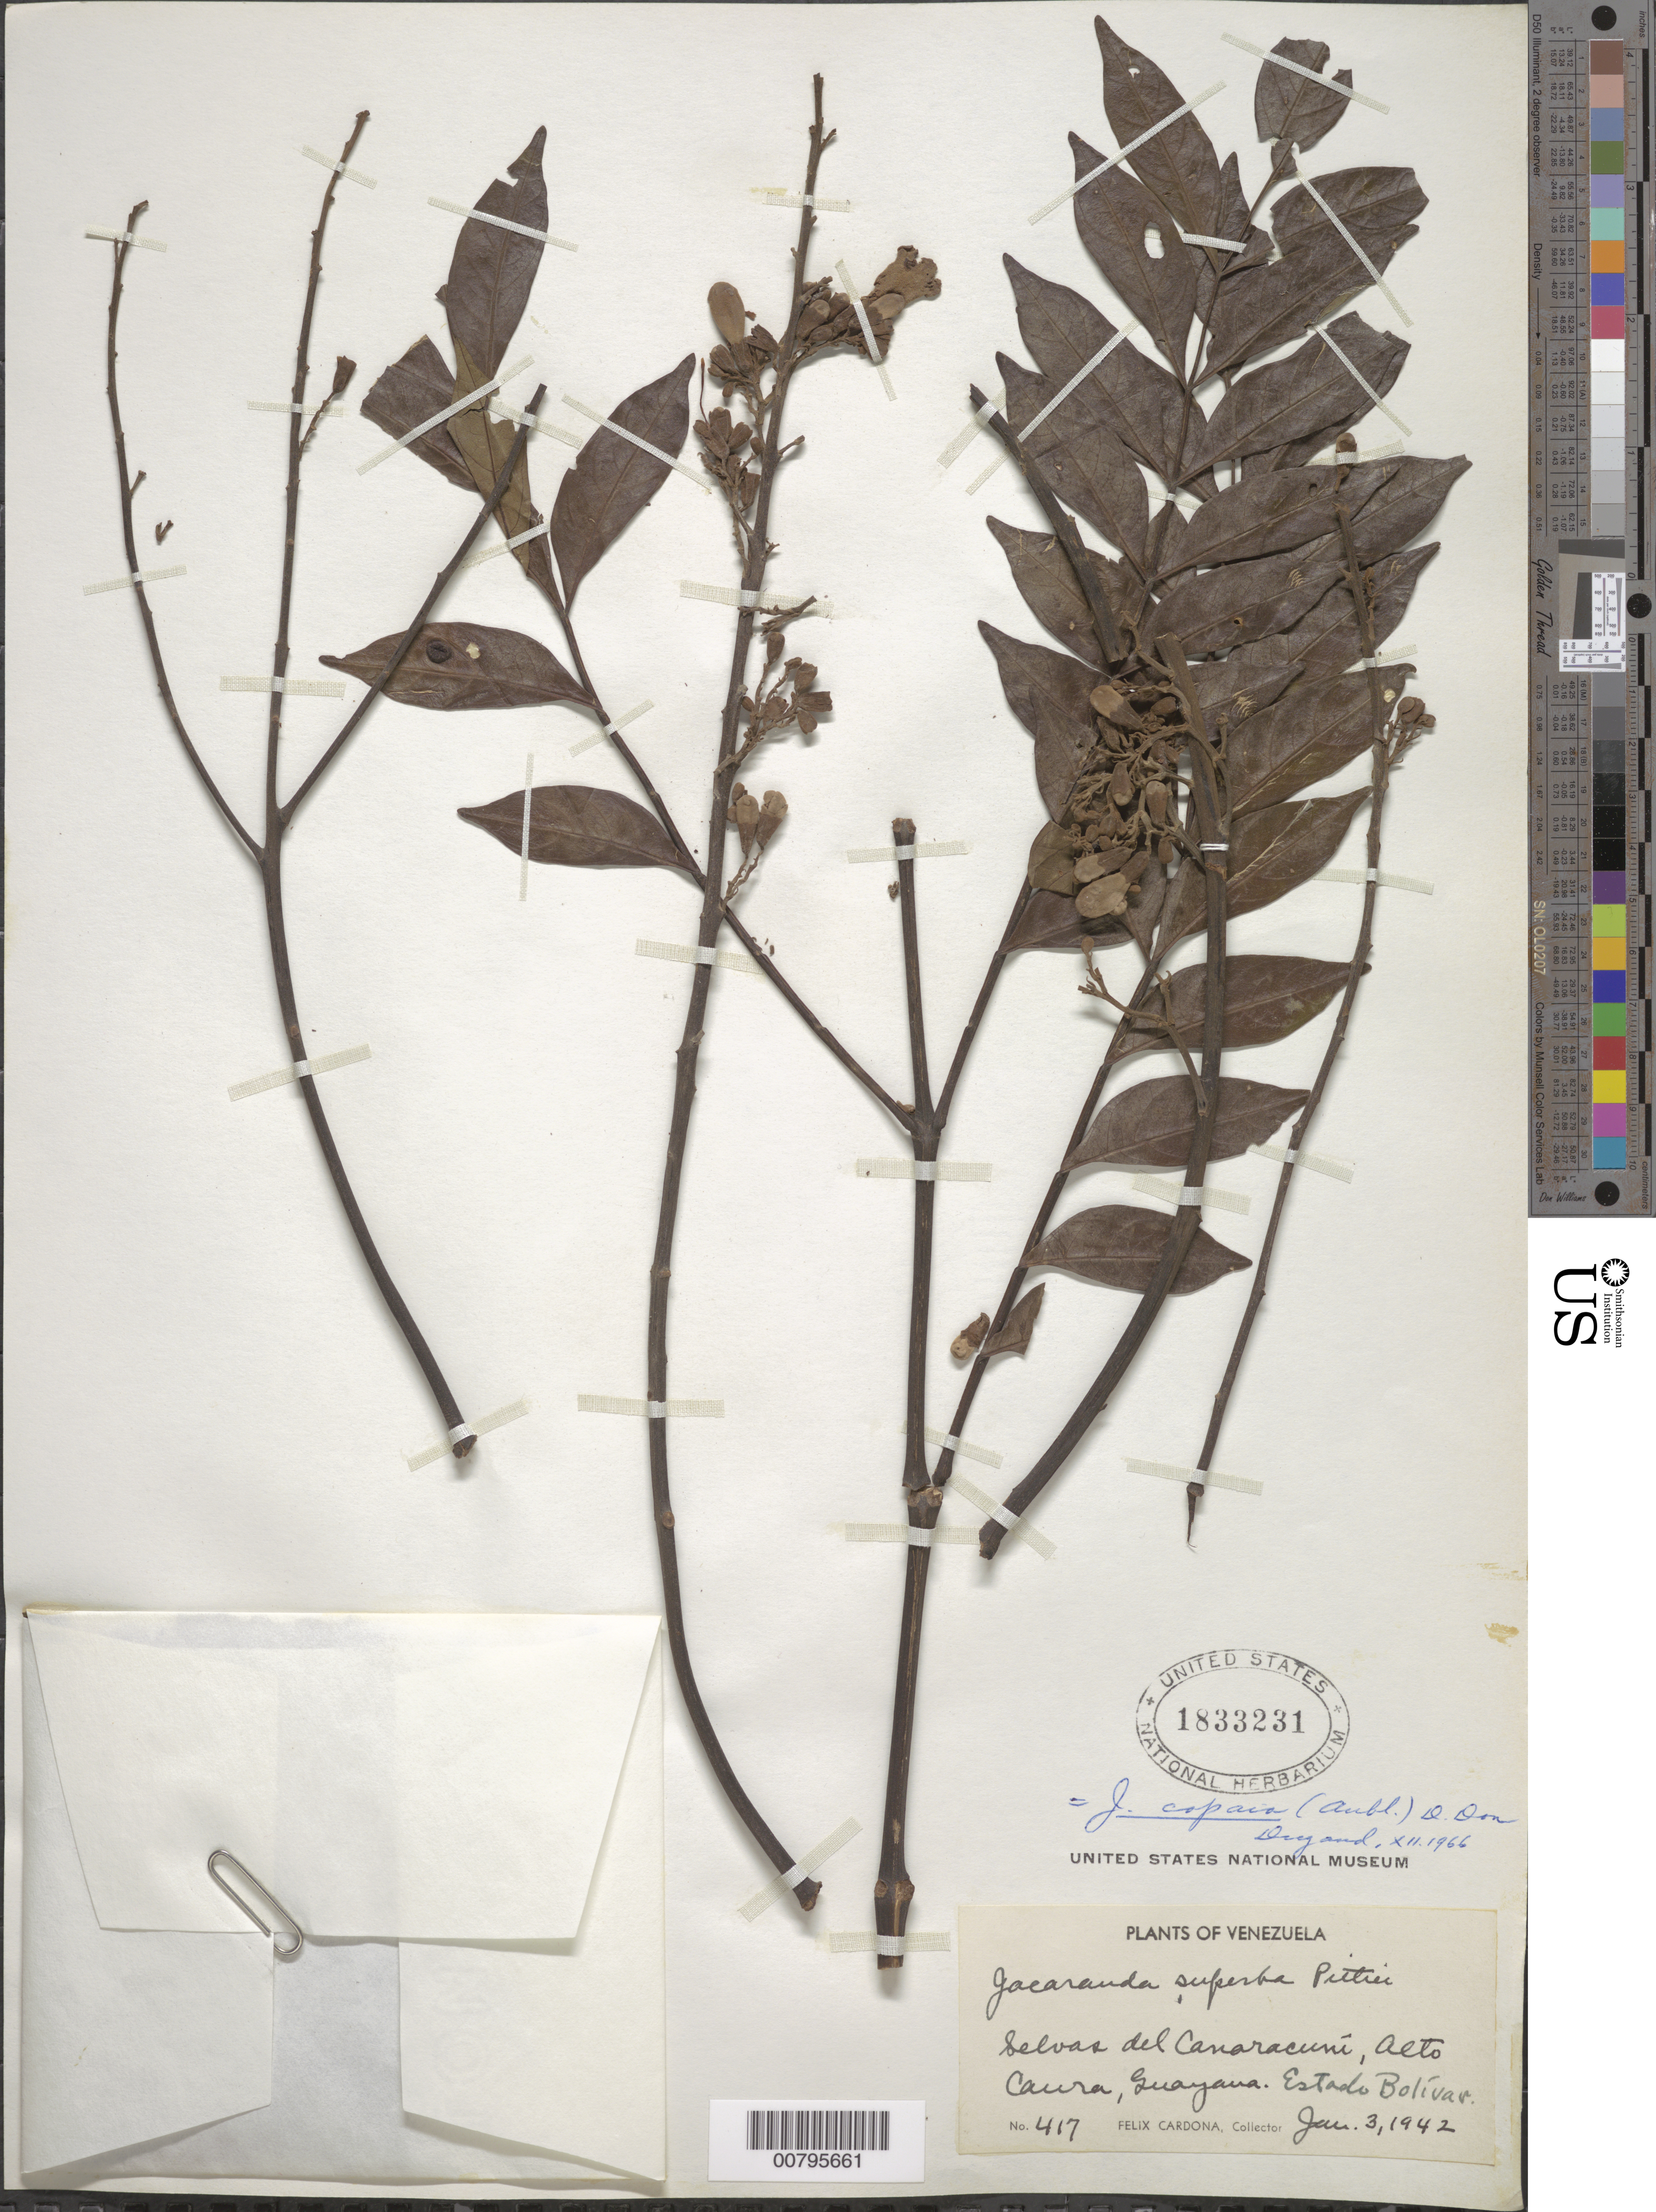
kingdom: Plantae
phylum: Tracheophyta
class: Magnoliopsida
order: Lamiales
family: Bignoniaceae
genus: Jacaranda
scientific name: Jacaranda copaia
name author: (Aubl.) D. Don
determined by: Dugand, --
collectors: F. Cardona Puig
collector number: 417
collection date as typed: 3-Jan-42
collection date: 1942-01-03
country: Venezuela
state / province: Bolívar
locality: Río Carraracuní, Alto Caura, Guayana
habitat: Selvas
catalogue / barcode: US 1833231